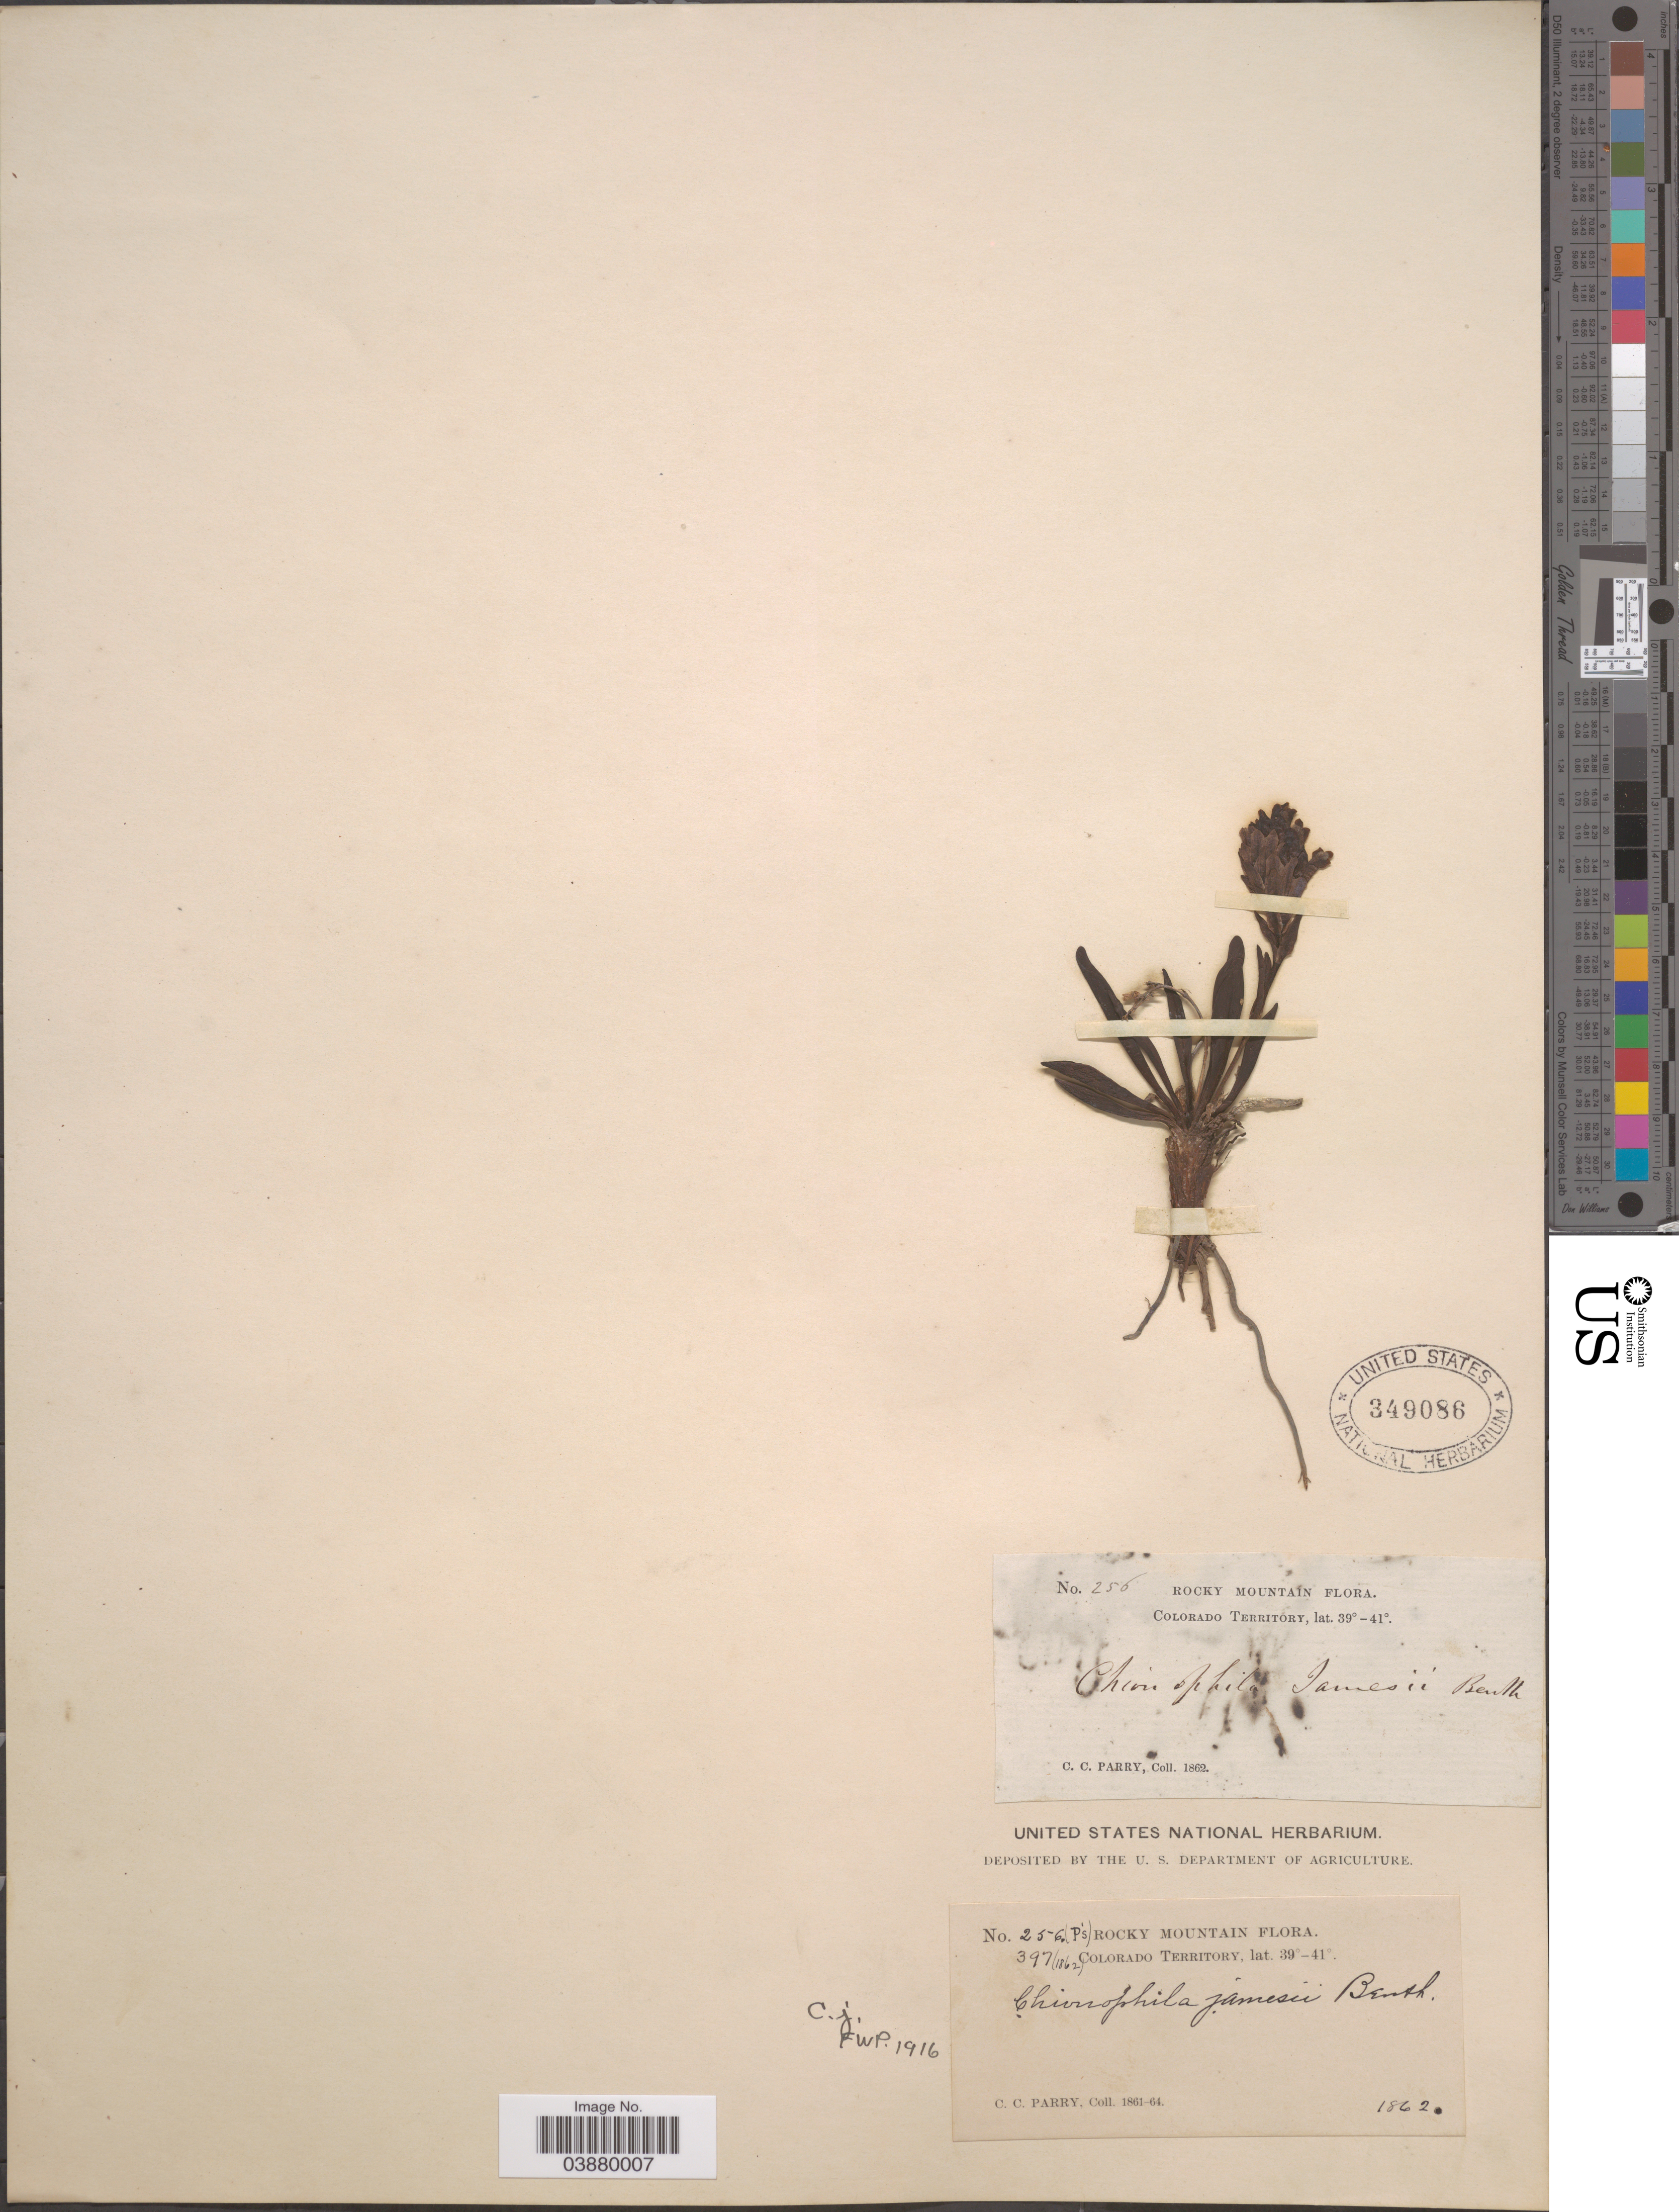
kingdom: Plantae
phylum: Tracheophyta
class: Magnoliopsida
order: Lamiales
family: Plantaginaceae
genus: Chionophila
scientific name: Chionophila jamesii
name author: Benth.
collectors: C. C. Parry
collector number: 256/397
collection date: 1862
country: United States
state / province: Colorado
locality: Rocky Mountain. Colorado Territory.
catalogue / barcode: US 349086